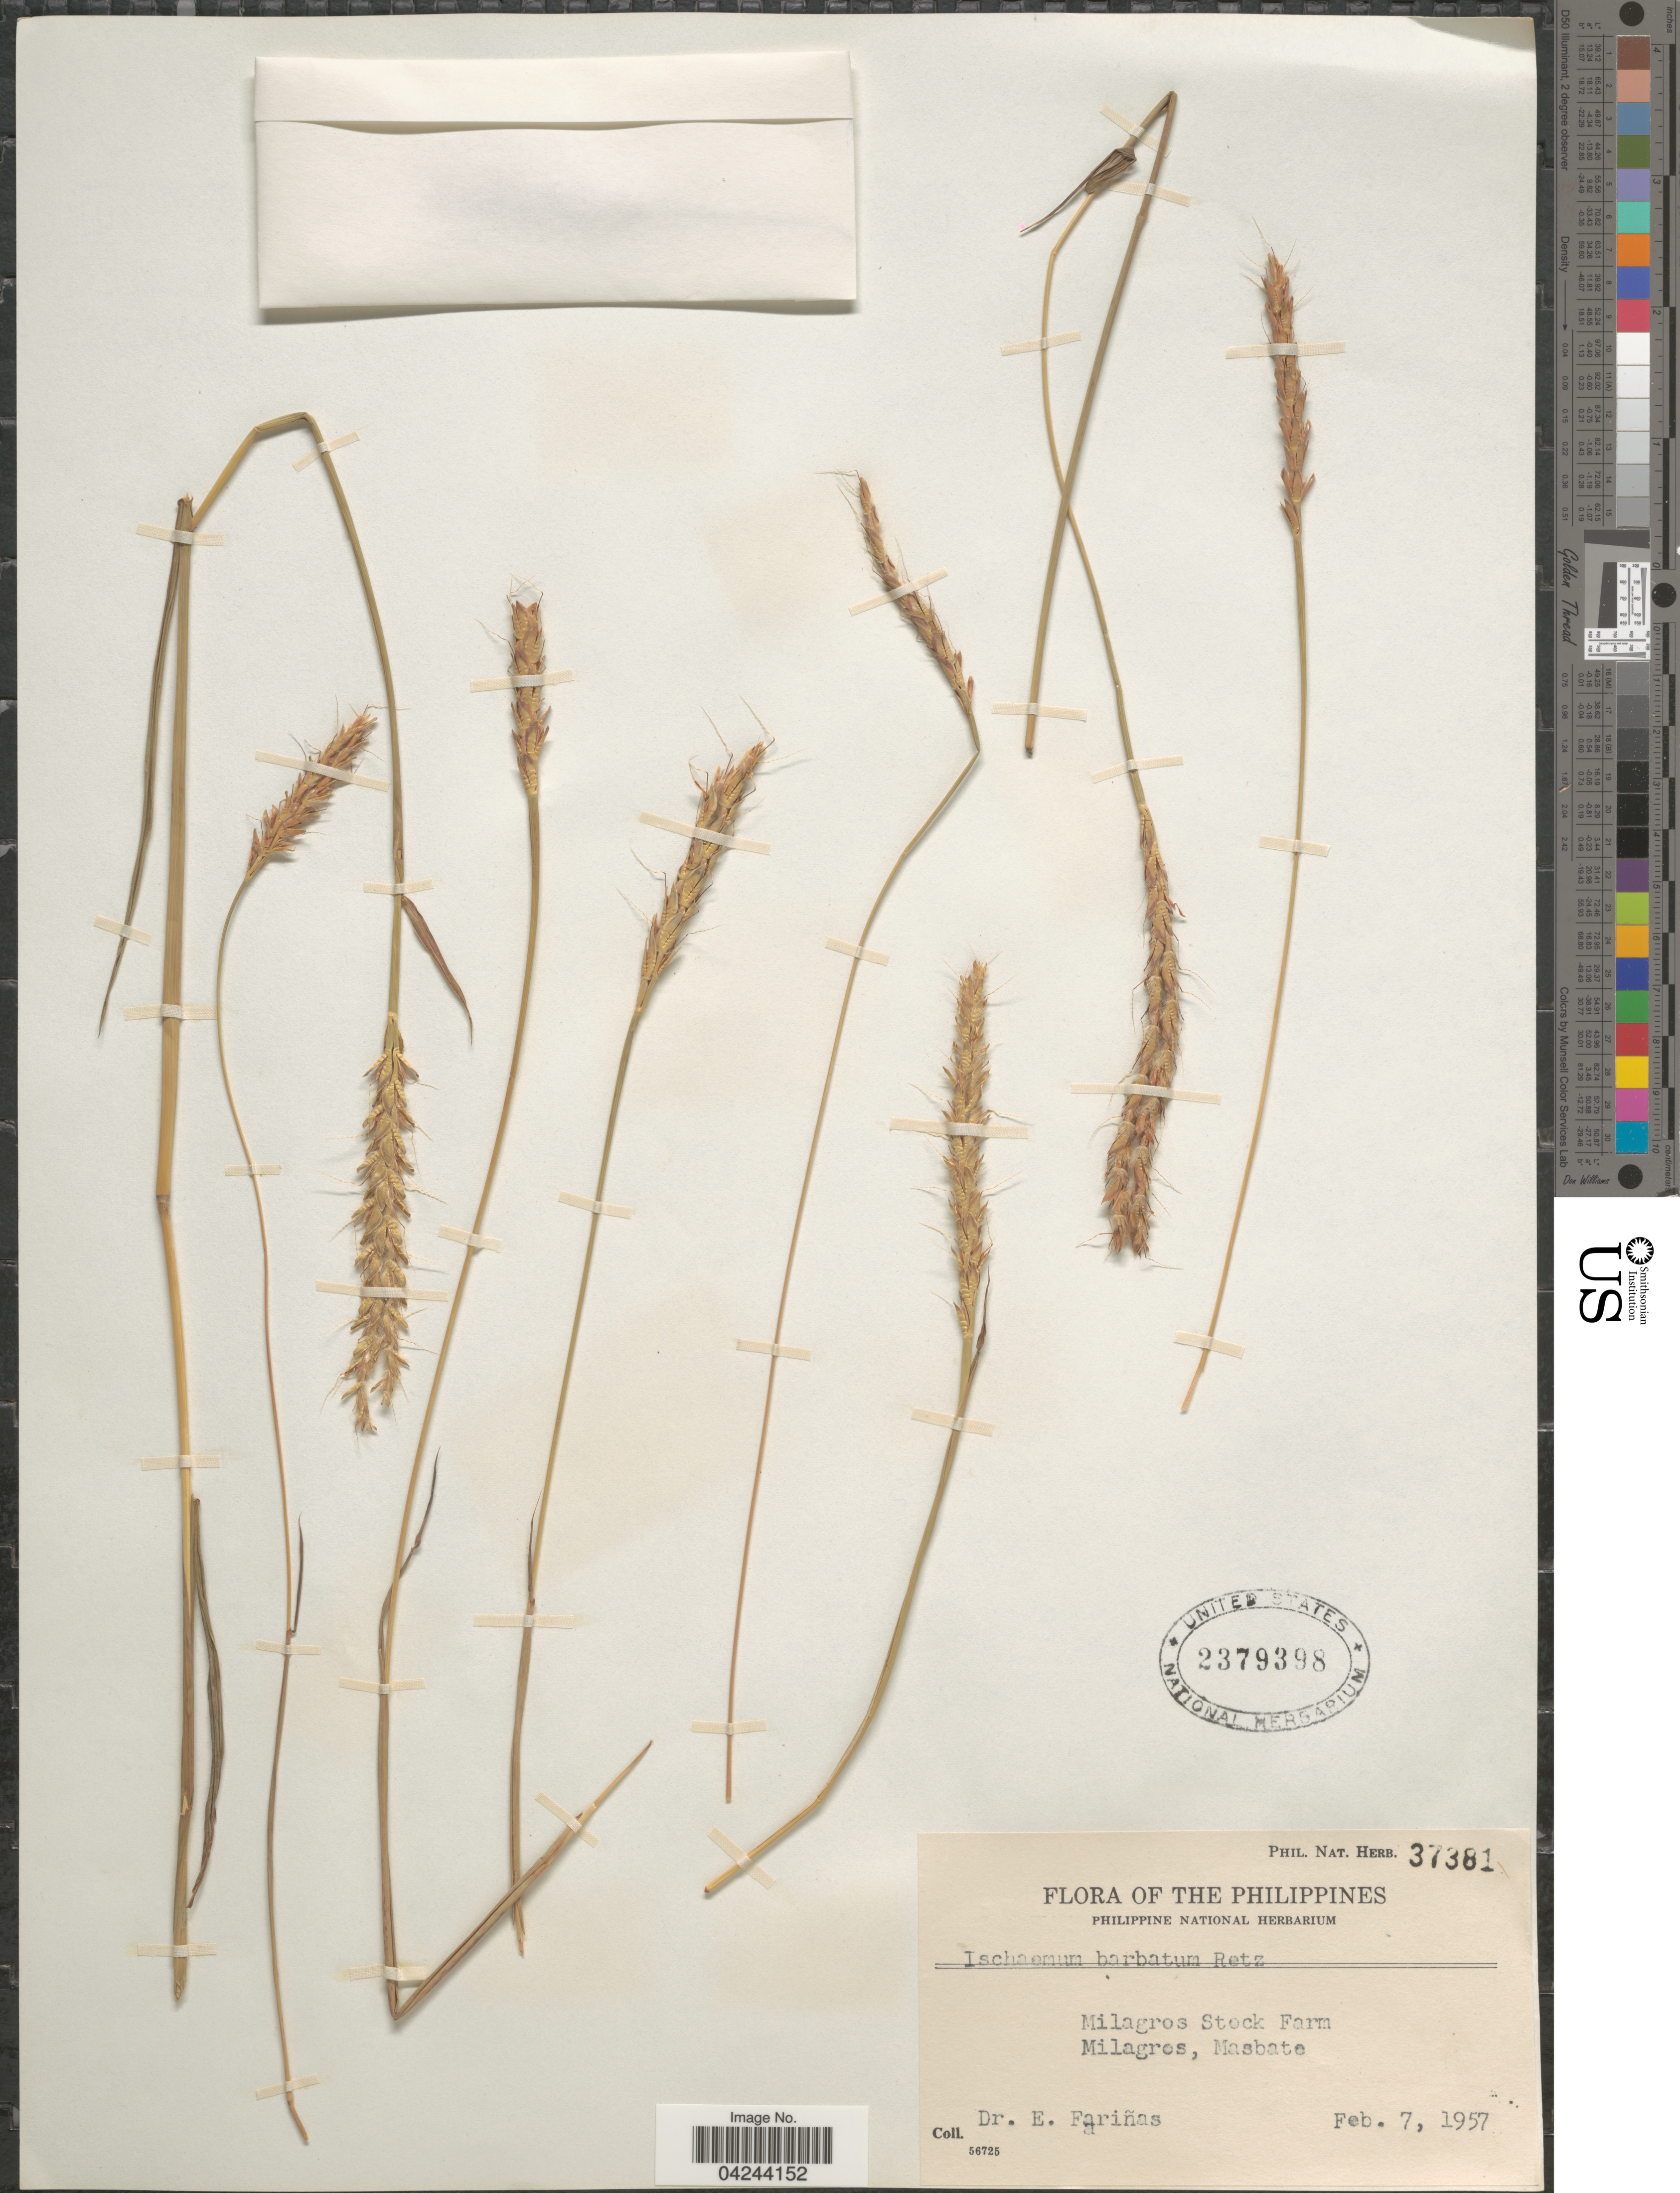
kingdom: Plantae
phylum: Tracheophyta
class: Liliopsida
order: Poales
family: Poaceae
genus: Ischaemum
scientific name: Ischaemum barbatum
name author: Blume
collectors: E. Farinas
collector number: Phil. Nat. Herb. 37381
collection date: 1957-02-07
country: Philippines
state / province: Bicol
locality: Milagros Stock Farm Milagros, Masbate.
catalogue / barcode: US 2379398